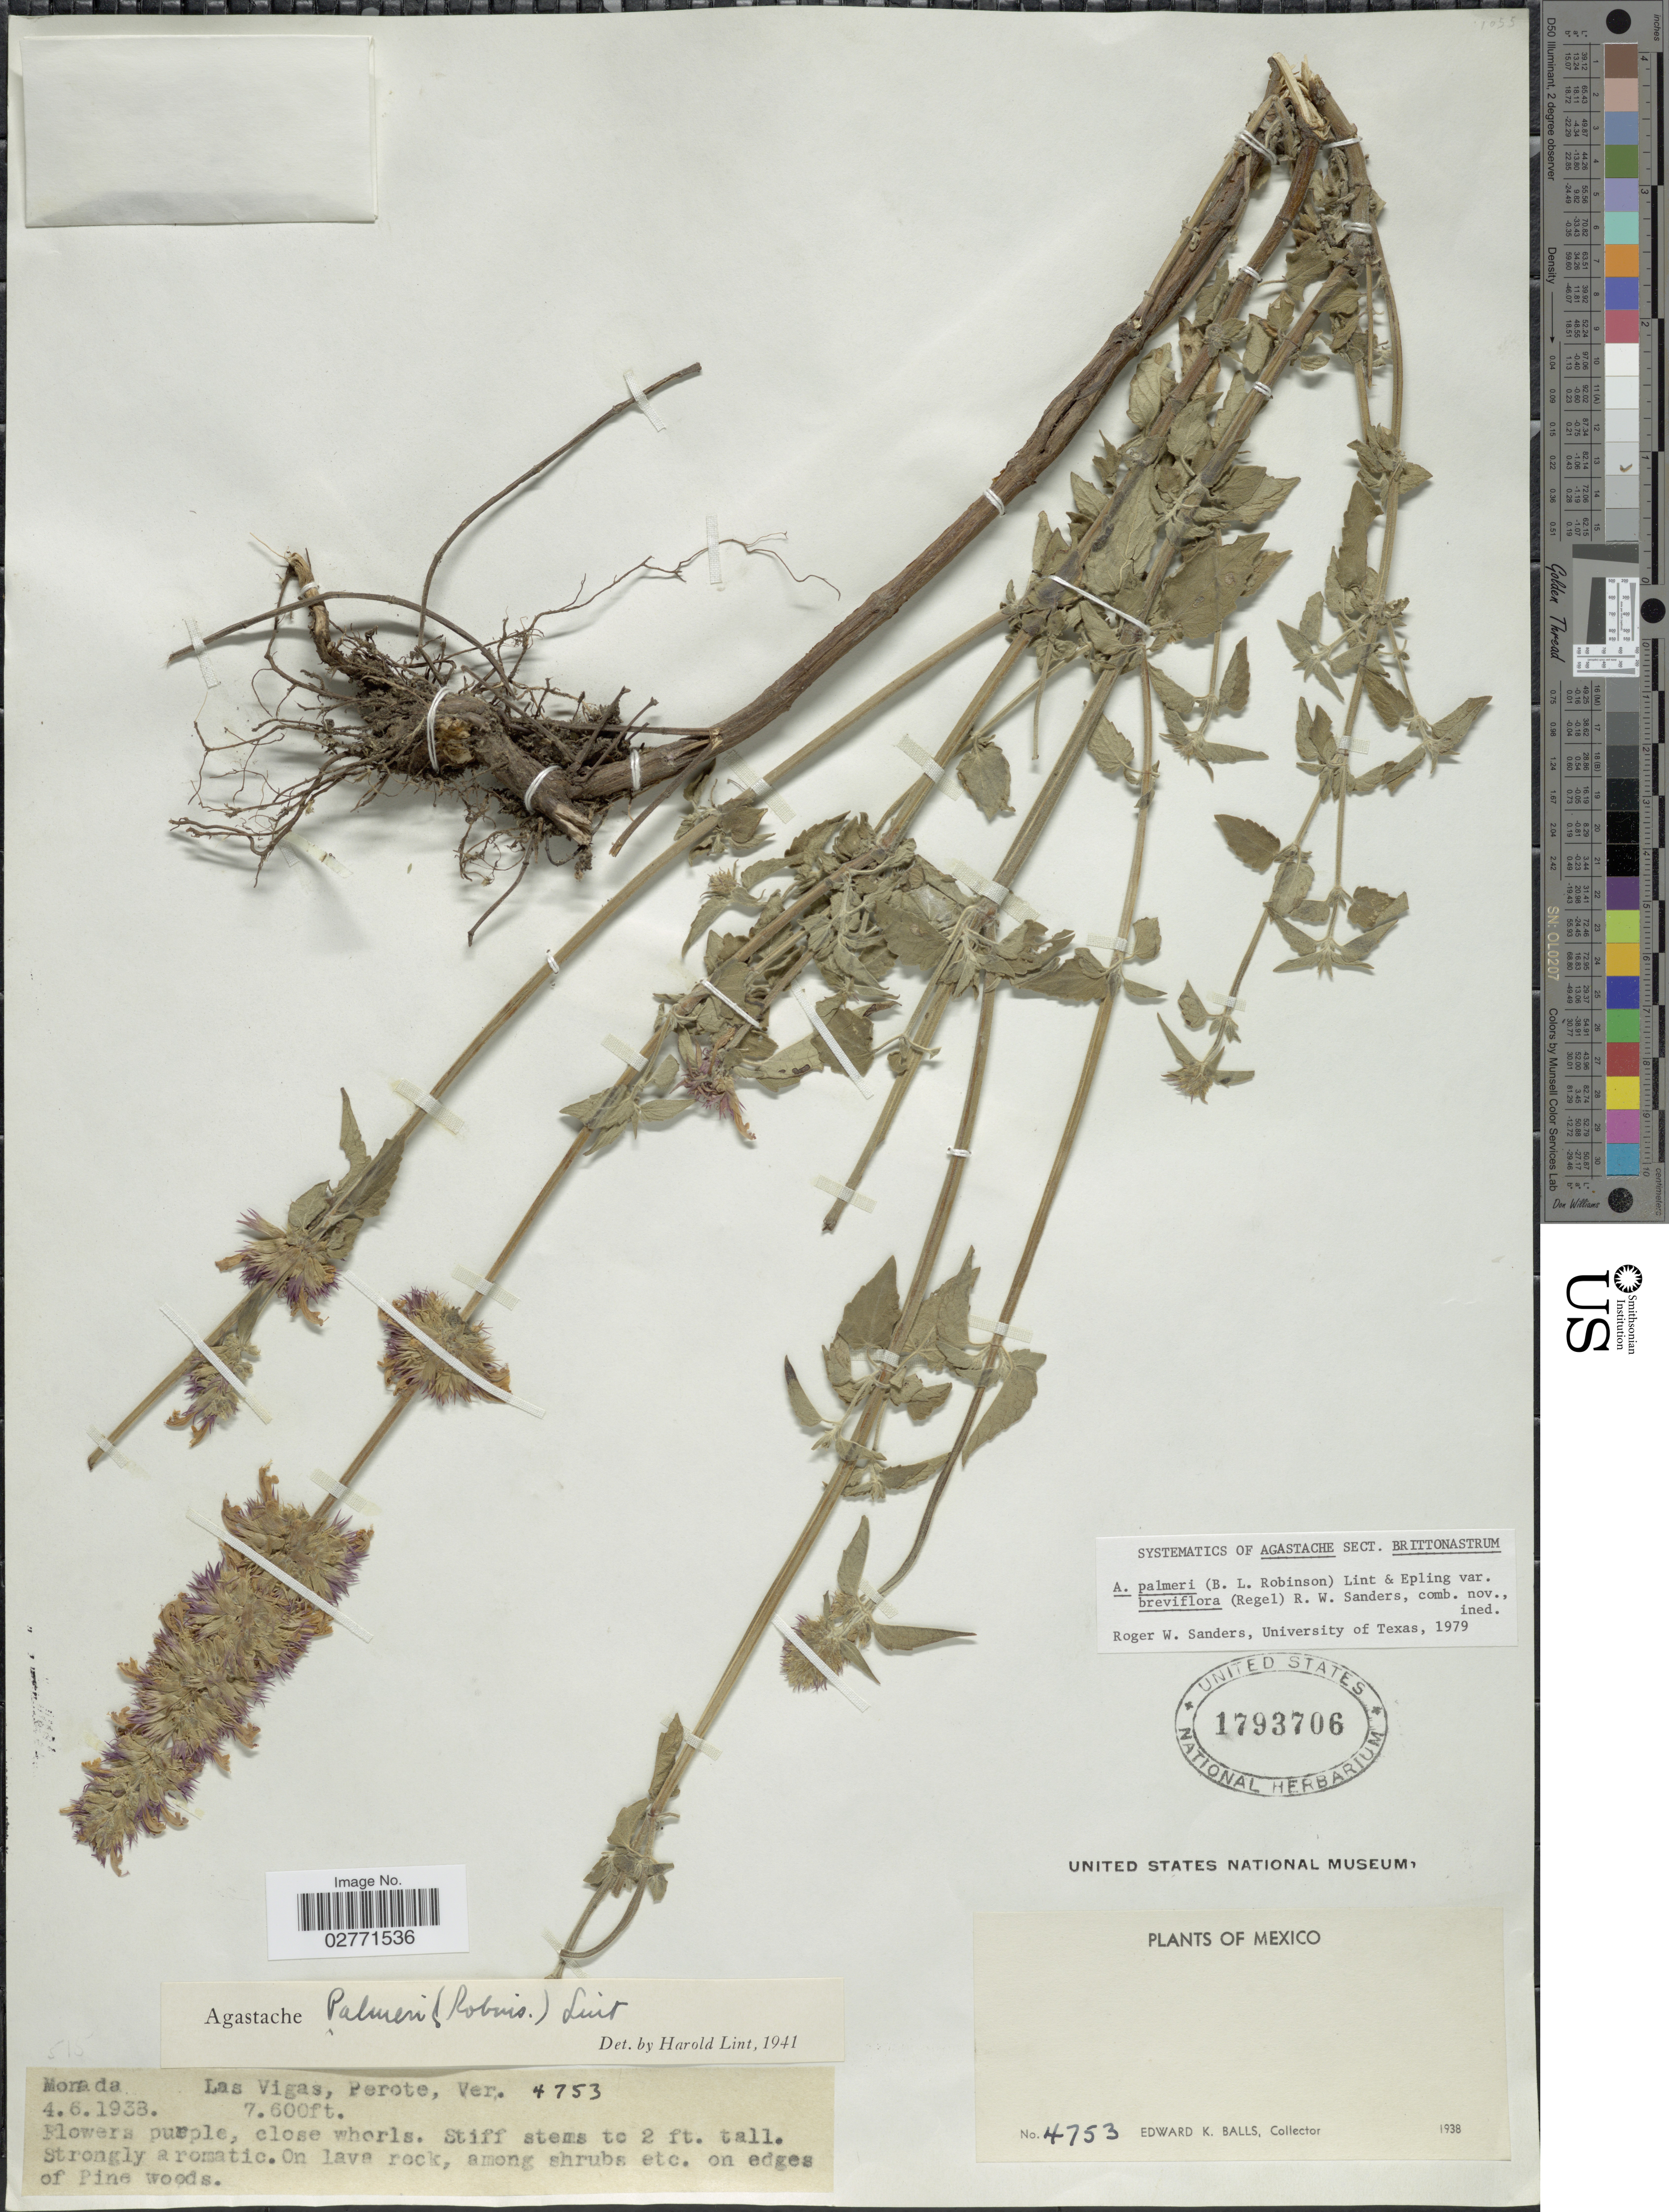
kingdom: Plantae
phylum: Tracheophyta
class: Magnoliopsida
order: Lamiales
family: Lamiaceae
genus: Agastache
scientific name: Agastache palmeri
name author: (B.L. Rob.) Standl.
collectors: E. K. Balls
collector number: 4753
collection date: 1938-06-04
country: Mexico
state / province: Veracruz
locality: Las Vigas, Perote.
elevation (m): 2316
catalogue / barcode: US 1793706